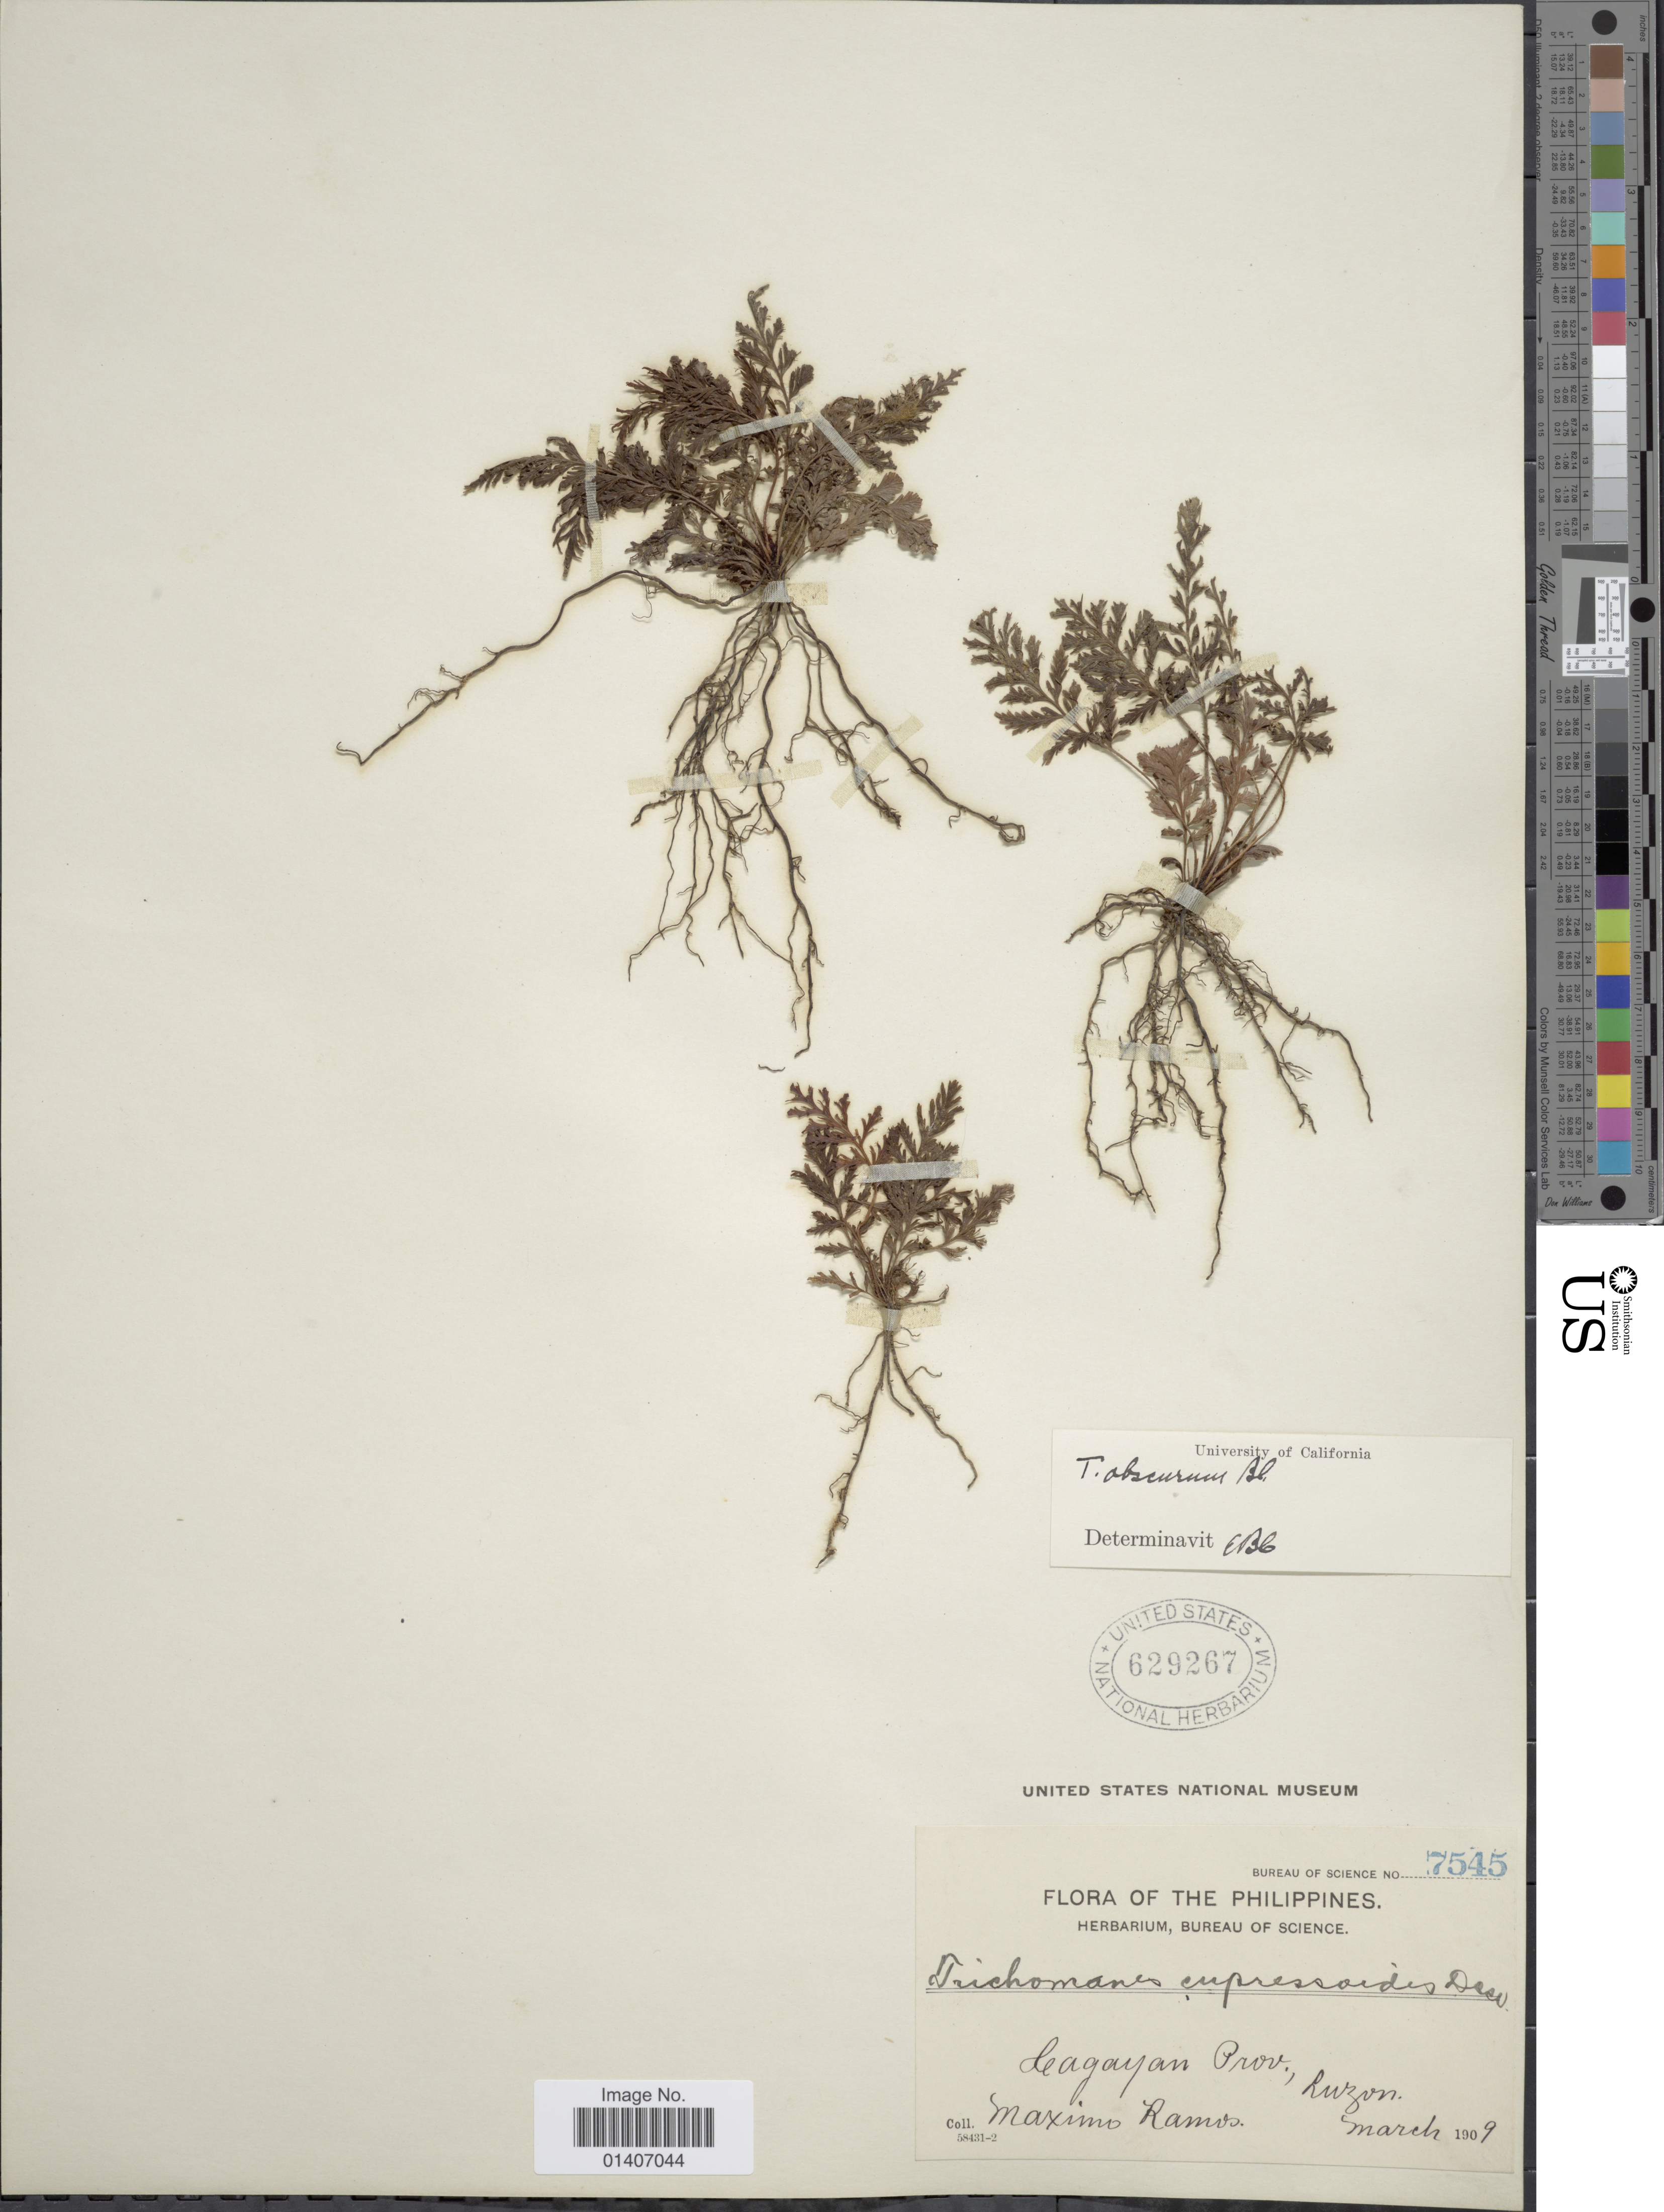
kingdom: Plantae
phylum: Tracheophyta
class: Polypodiopsida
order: Hymenophyllales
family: Hymenophyllaceae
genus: Abrodictyum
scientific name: Abrodictyum obscurum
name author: (Blume) Ebihara & K. Iwats.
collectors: M. Ramos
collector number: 7545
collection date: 1909-03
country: Philippines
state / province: Cagayan Valley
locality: Cagayan prov., Luzon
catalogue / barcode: US 629267